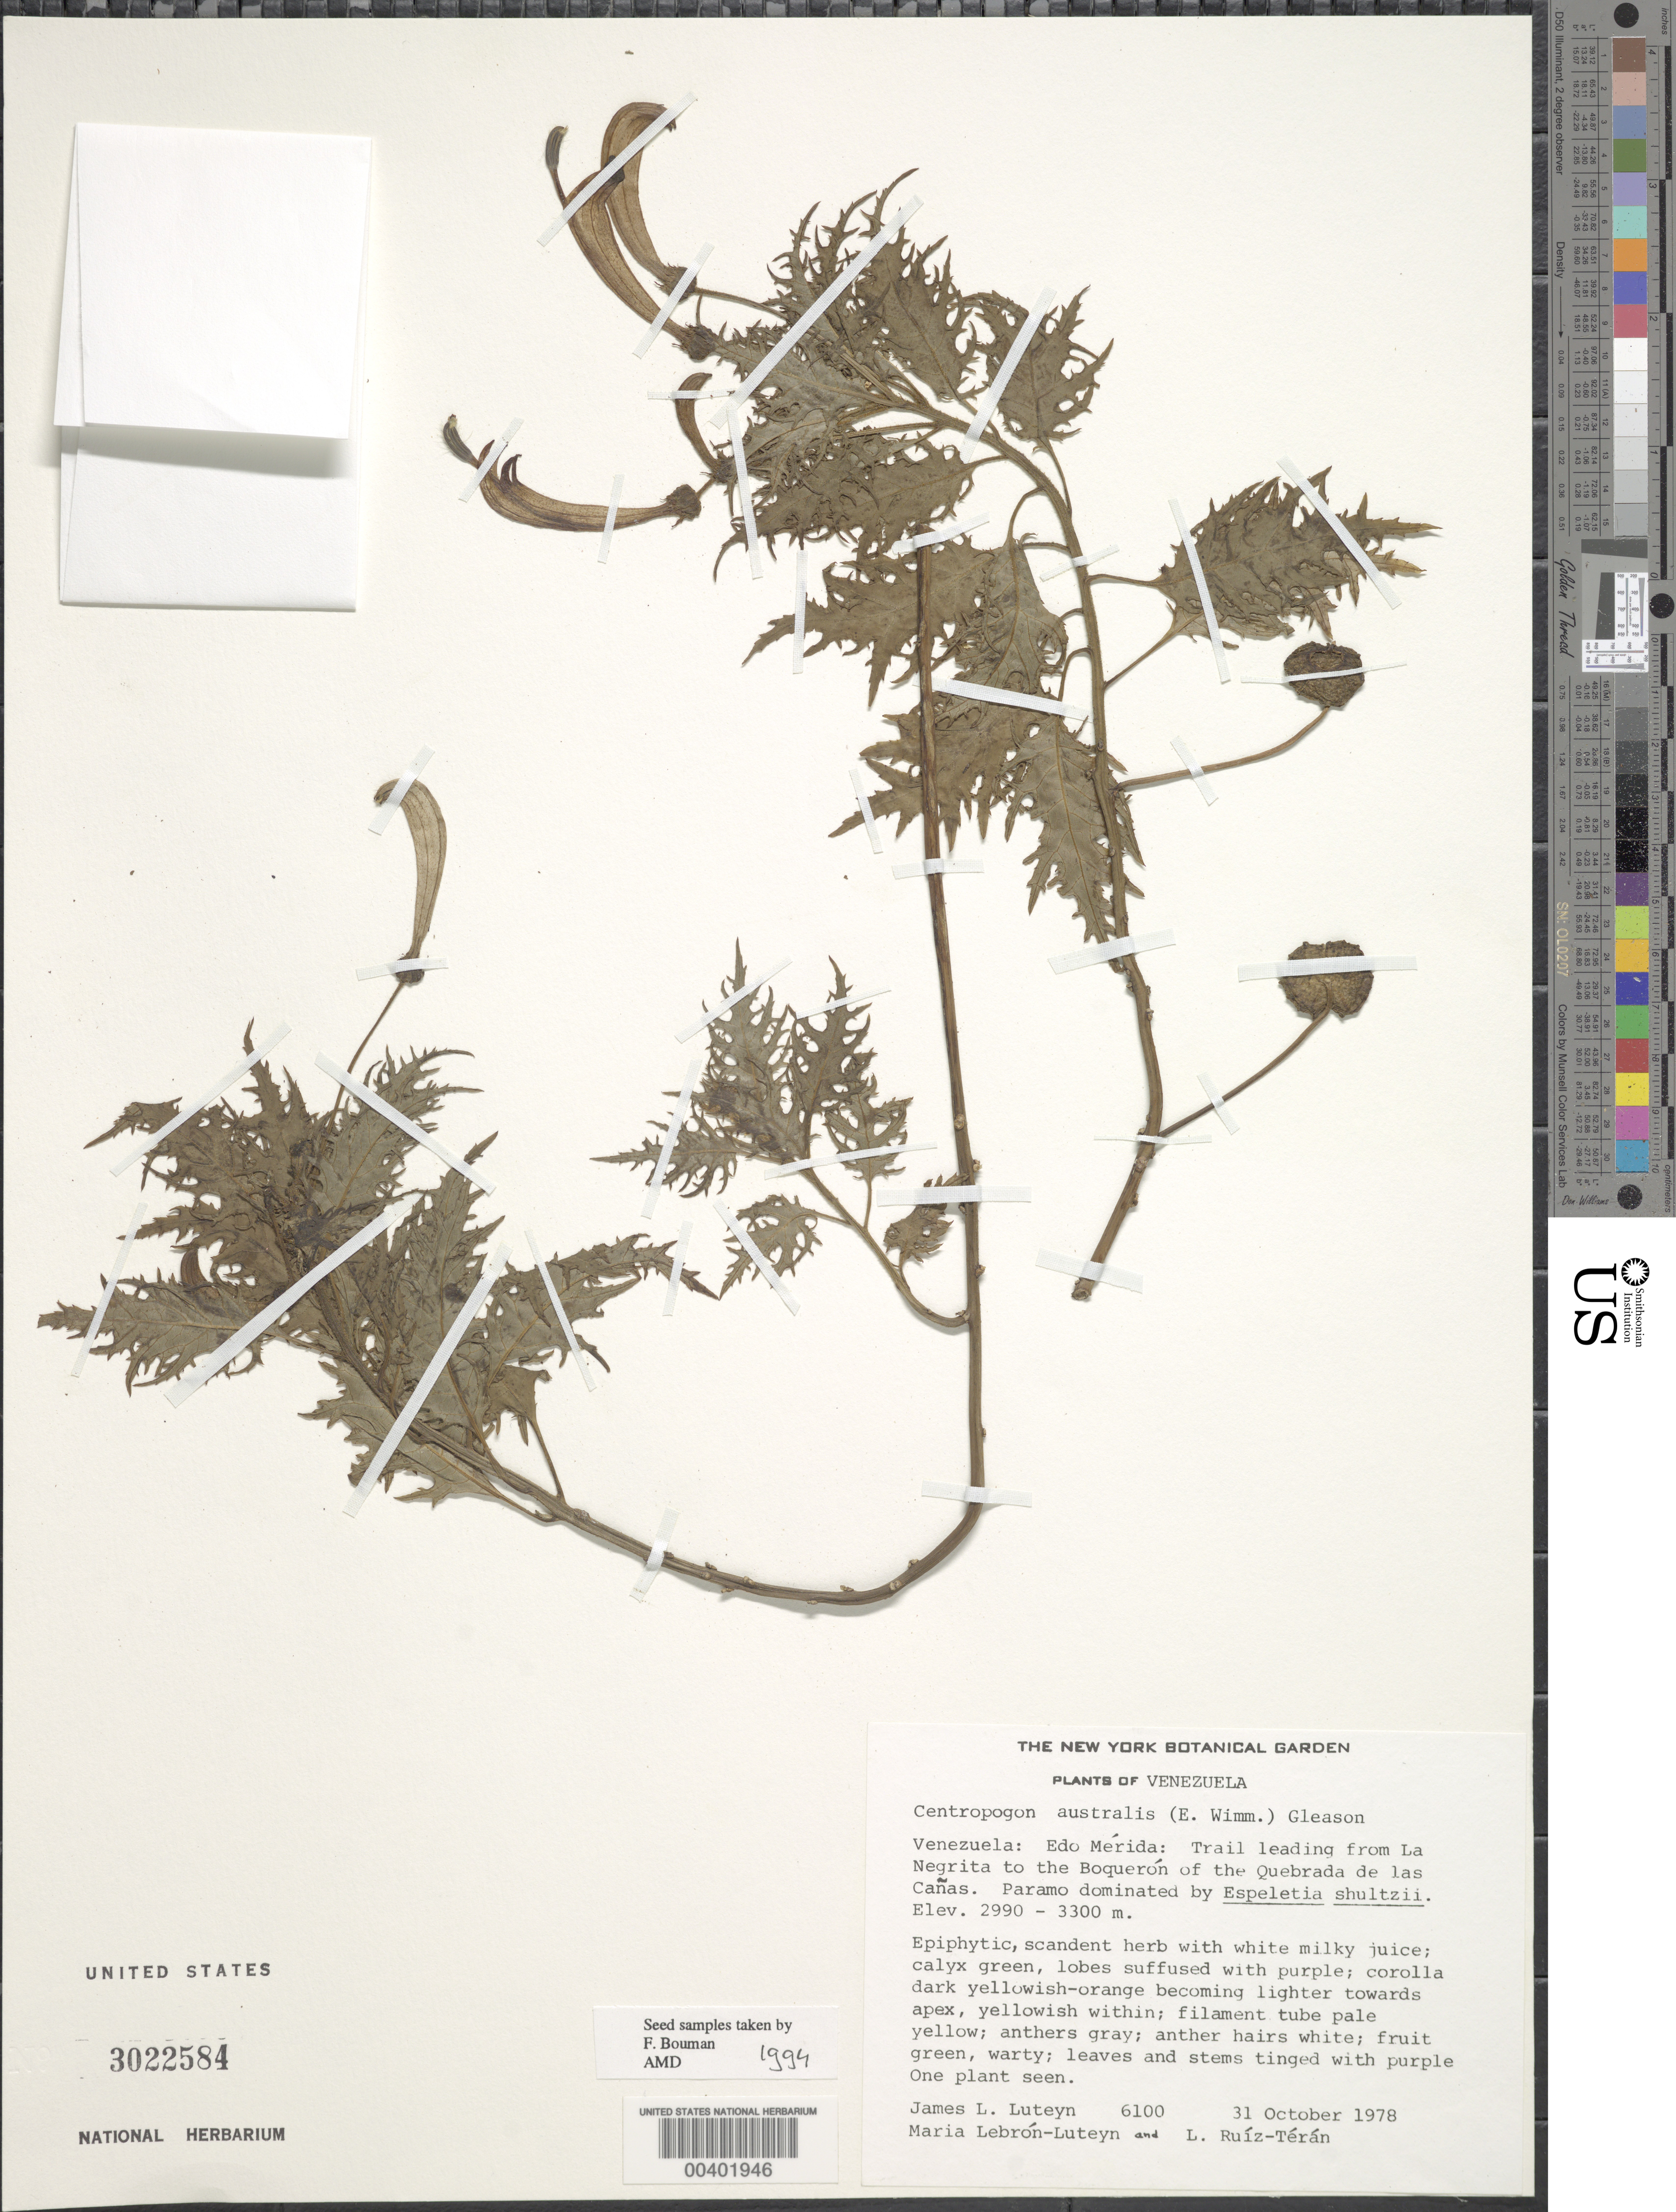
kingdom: Plantae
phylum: Tracheophyta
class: Magnoliopsida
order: Asterales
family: Campanulaceae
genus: Centropogon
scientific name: Centropogon australis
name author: (E. Wimm.) Gleason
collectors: J. L. Luteyn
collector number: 6100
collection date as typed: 31 Oct 1978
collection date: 1978-10-31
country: Venezuela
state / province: Mérida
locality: Trail leading from La Negrita to the Boquerón of the Quebrada de las Cañas. Negrita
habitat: Páramo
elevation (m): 2990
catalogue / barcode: US 3022584